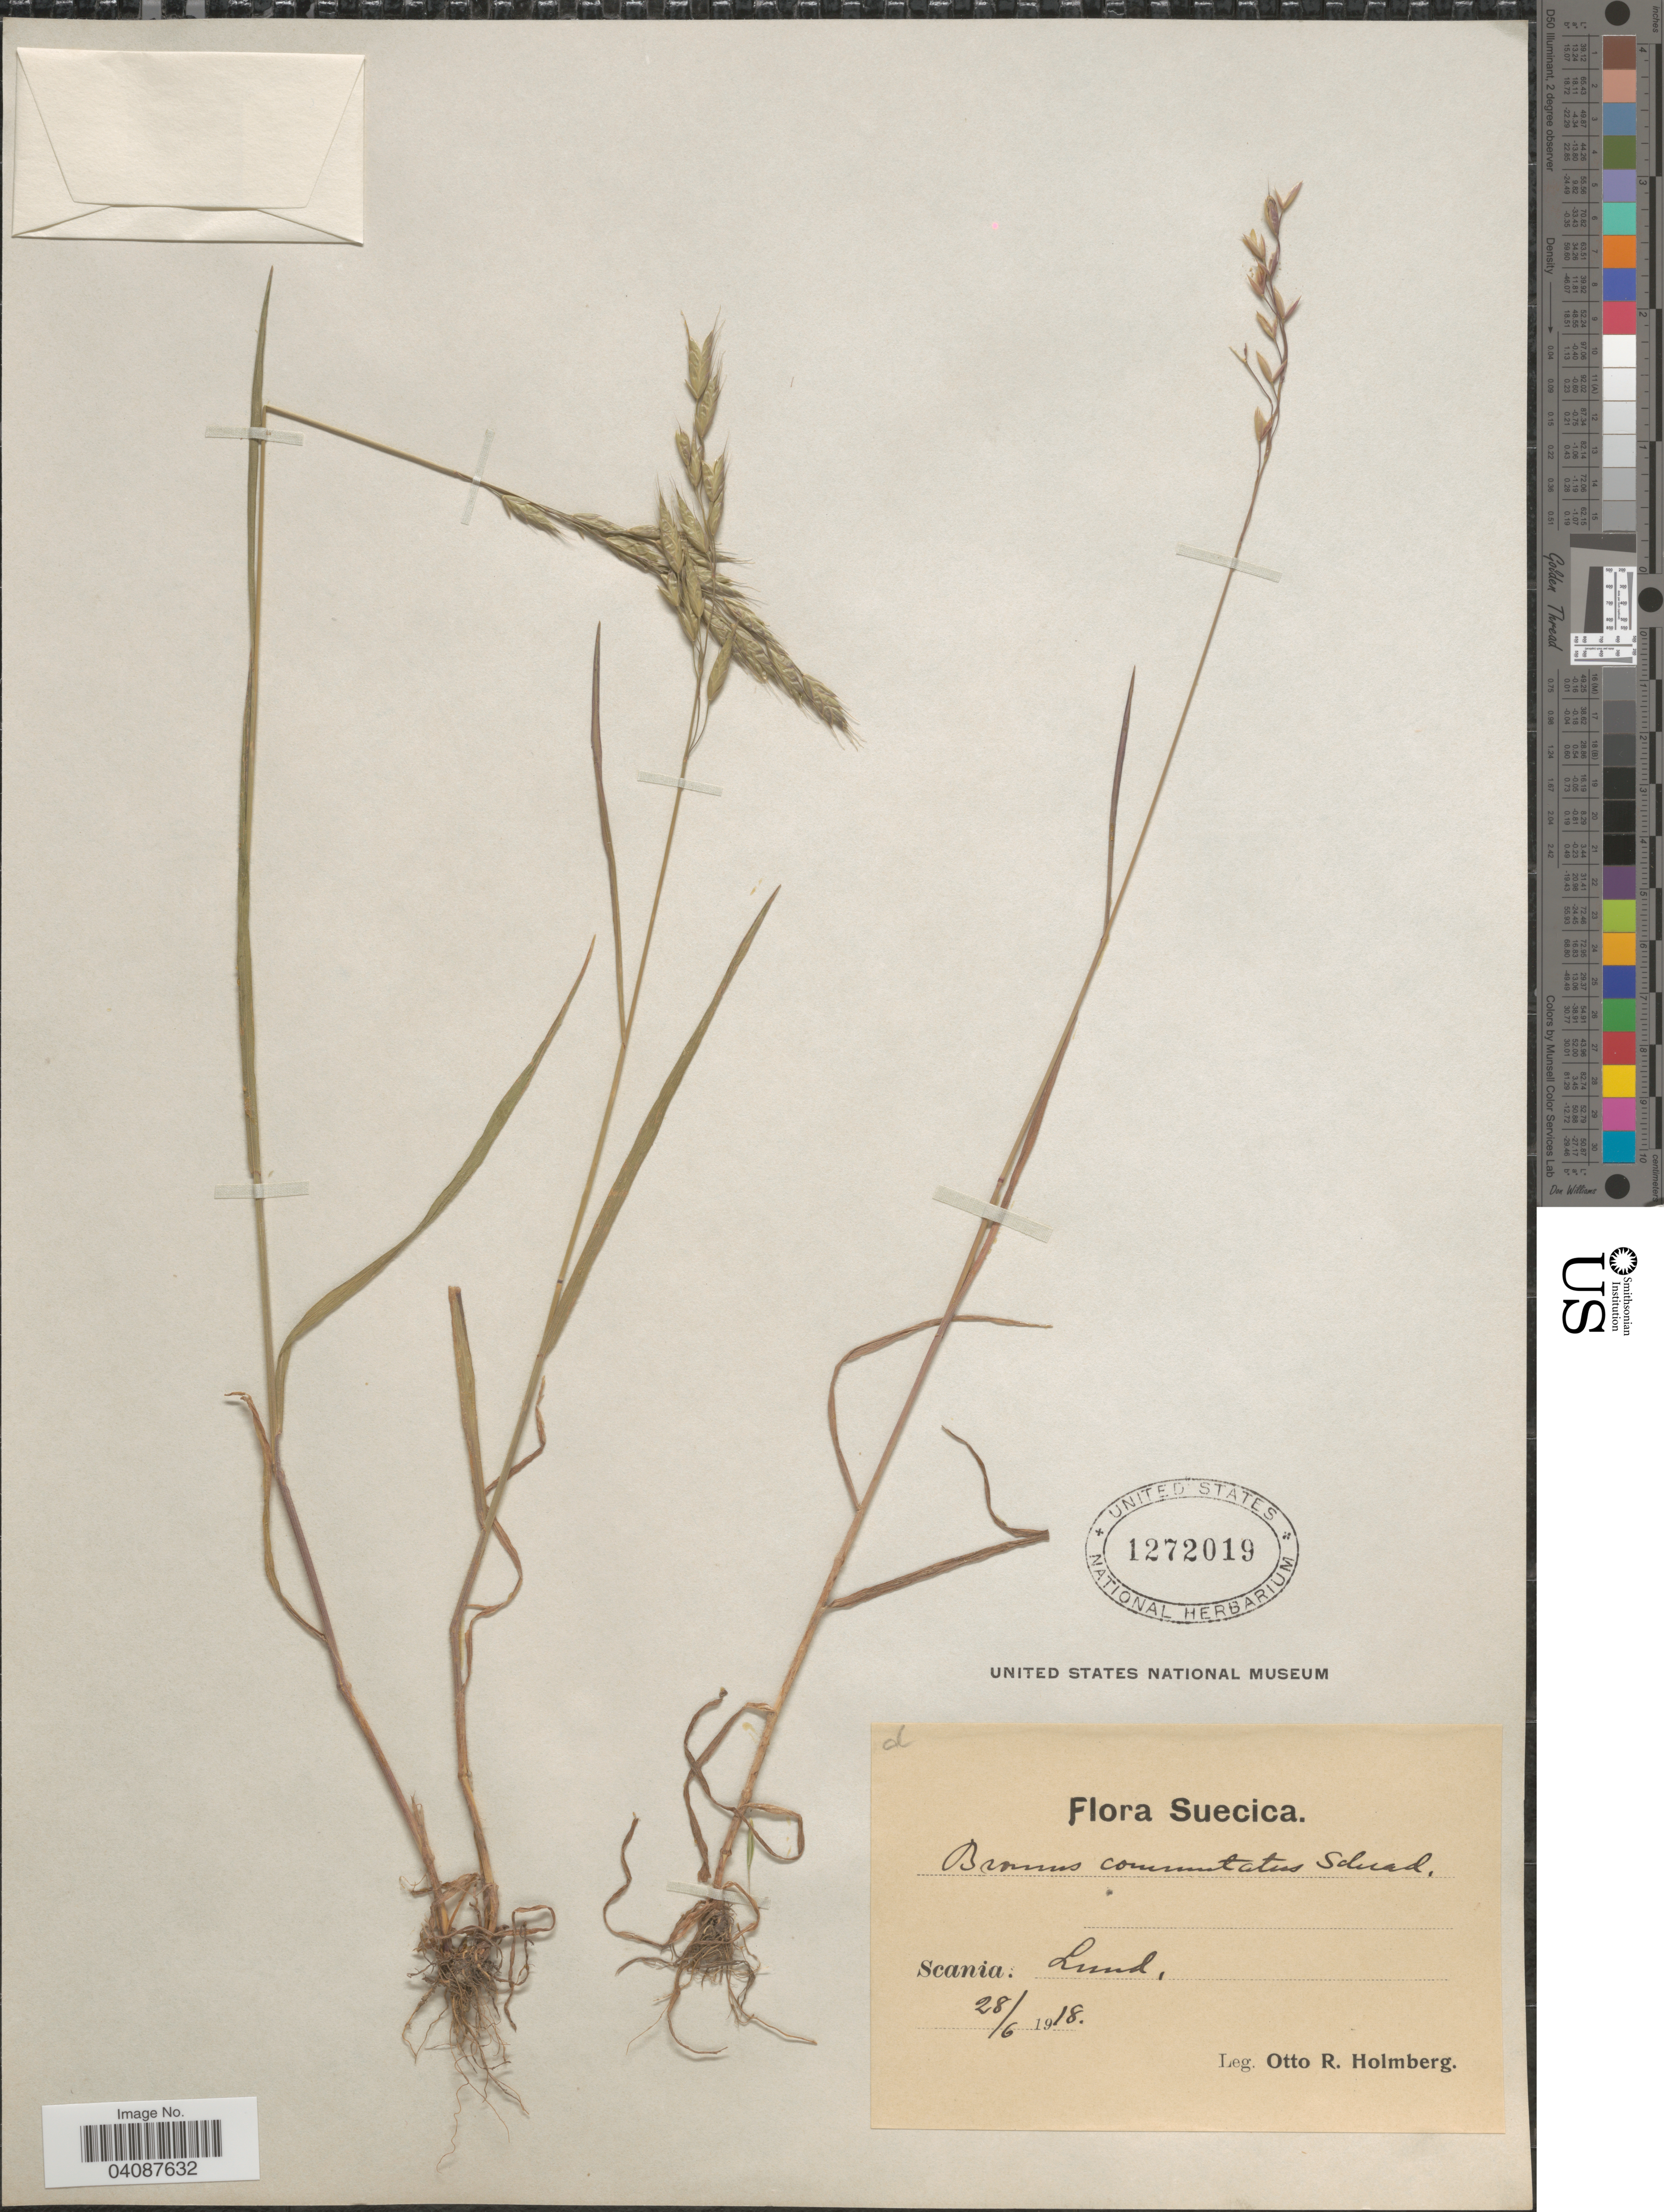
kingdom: Plantae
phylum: Tracheophyta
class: Liliopsida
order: Poales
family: Poaceae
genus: Bromus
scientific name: Bromus commutatus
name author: Schrad.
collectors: O. Holmberg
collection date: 1918-06-28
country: Sweden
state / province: Skåne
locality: Suecica. Scania: Lund.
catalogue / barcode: US 1272019